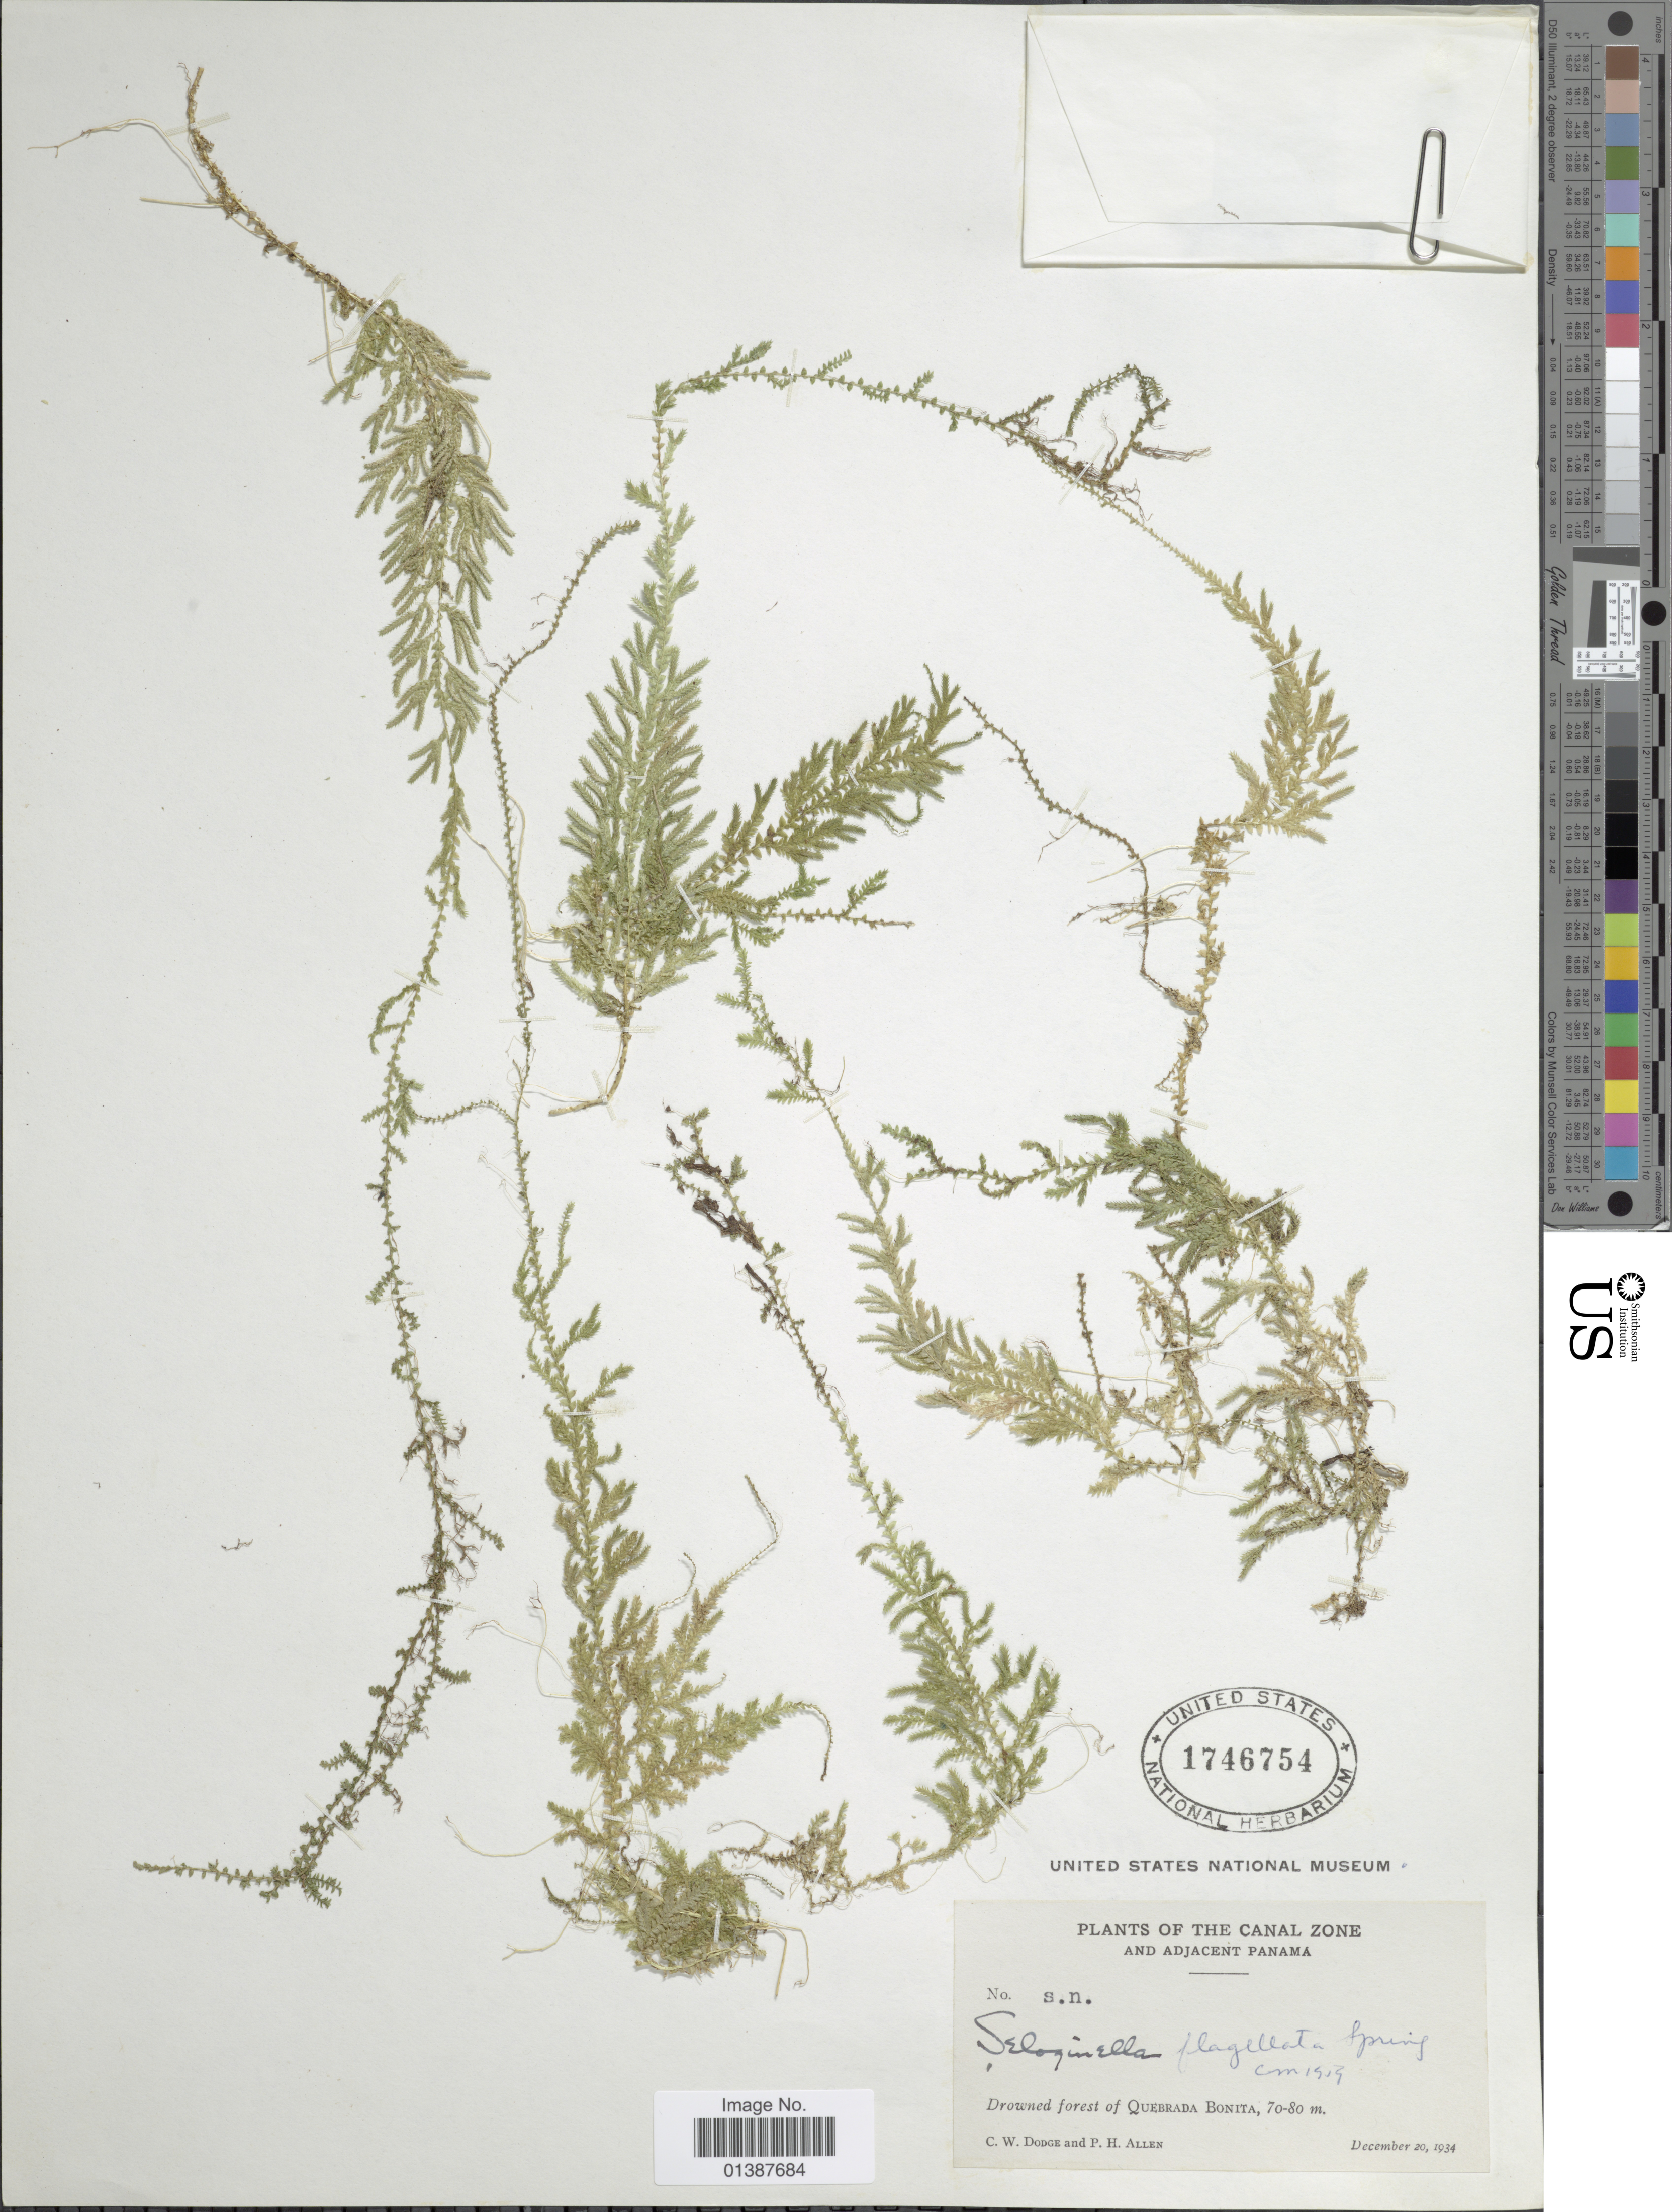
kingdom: Plantae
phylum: Tracheophyta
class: Lycopodiopsida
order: Selaginellales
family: Selaginellaceae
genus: Selaginella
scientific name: Selaginella flagellata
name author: Spring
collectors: C. Dodge & P. H. Allen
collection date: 1934-12-20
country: Panama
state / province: Panamá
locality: The Canal Zone and Adjacent Panama, Drowned forest of Quebrada Bonita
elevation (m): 70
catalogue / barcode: US 1746754